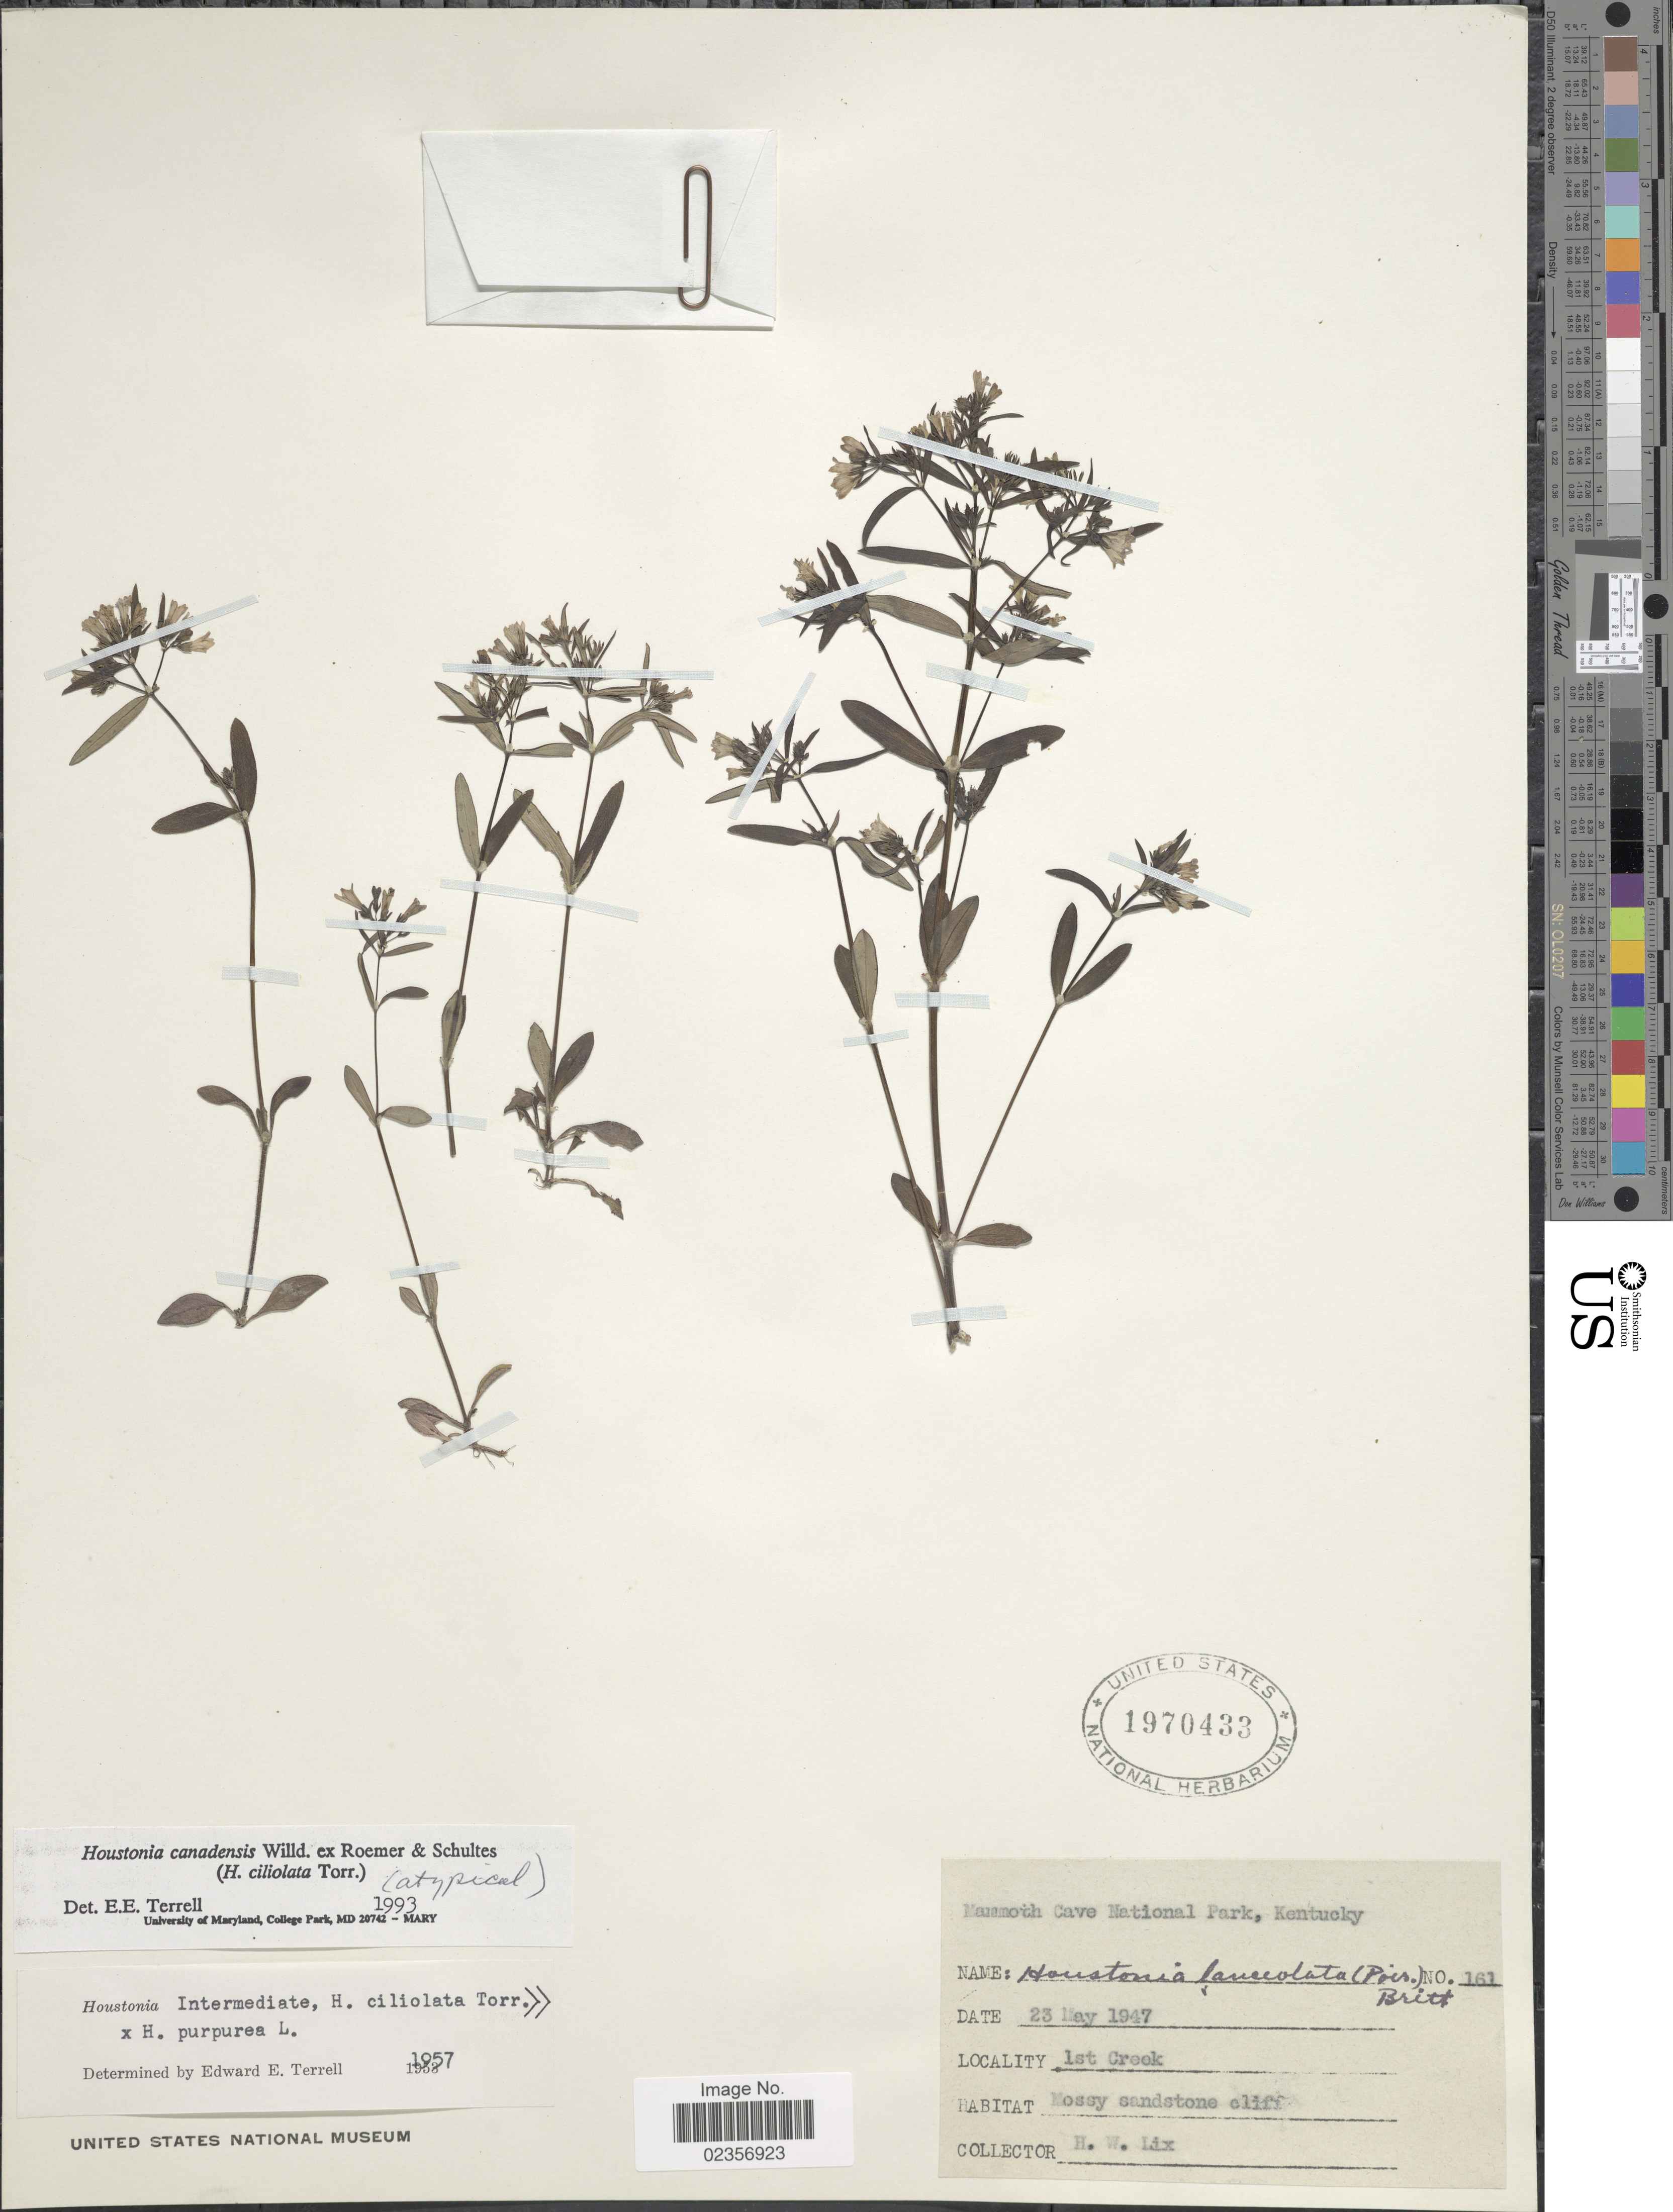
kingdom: Plantae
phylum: Tracheophyta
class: Magnoliopsida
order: Gentianales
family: Rubiaceae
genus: Houstonia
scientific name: Houstonia canadensis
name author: Willd.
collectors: H. W. Lix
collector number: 161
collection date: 1947-05-23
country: United States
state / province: Kentucky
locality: Mammoth Cave National Park, 1st Creek, mossy sandstone cliff.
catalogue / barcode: US 1970433